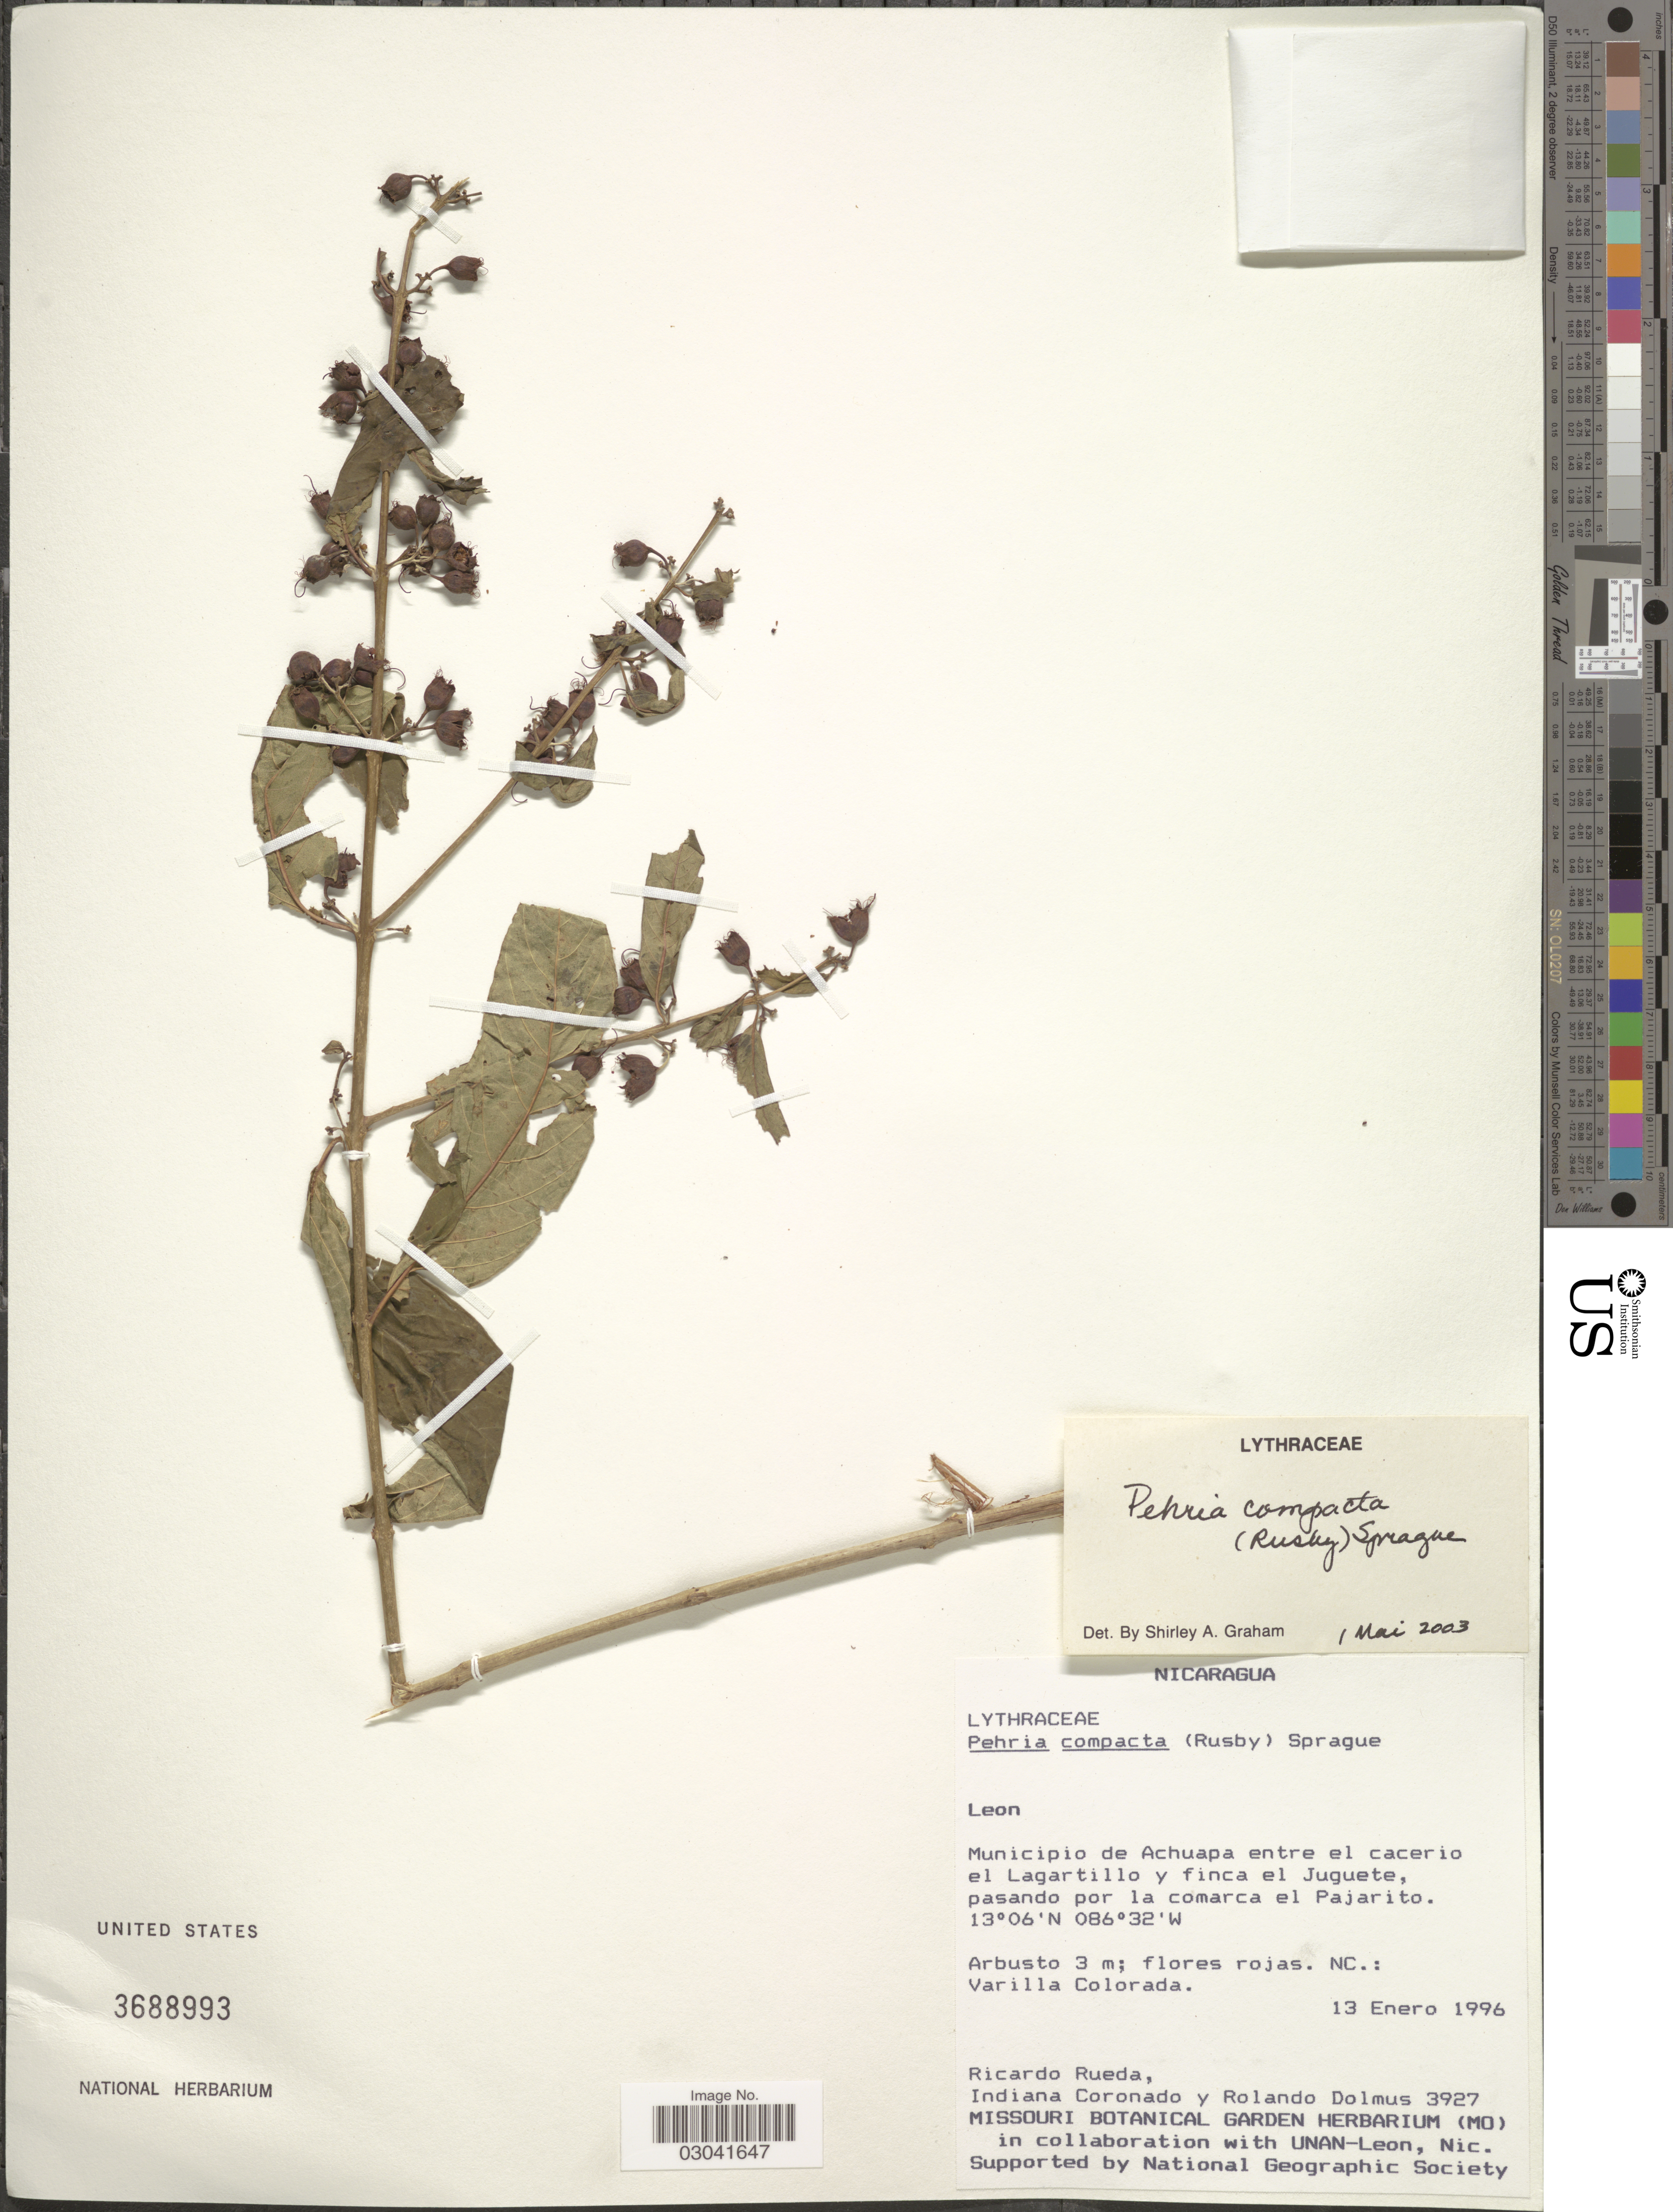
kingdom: Plantae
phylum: Tracheophyta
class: Magnoliopsida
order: Myrtales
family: Lythraceae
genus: Pehria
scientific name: Pehria compacta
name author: Sprague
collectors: R. Rueda, I. Coronado & R. Dolmus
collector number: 3927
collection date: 1996-01-13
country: Nicaragua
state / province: Leon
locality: Municipio de Achuapa entre el cacerio el Lagartillo finca el Juguete, pasando por la comarca el Pajarito.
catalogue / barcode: US 3688993